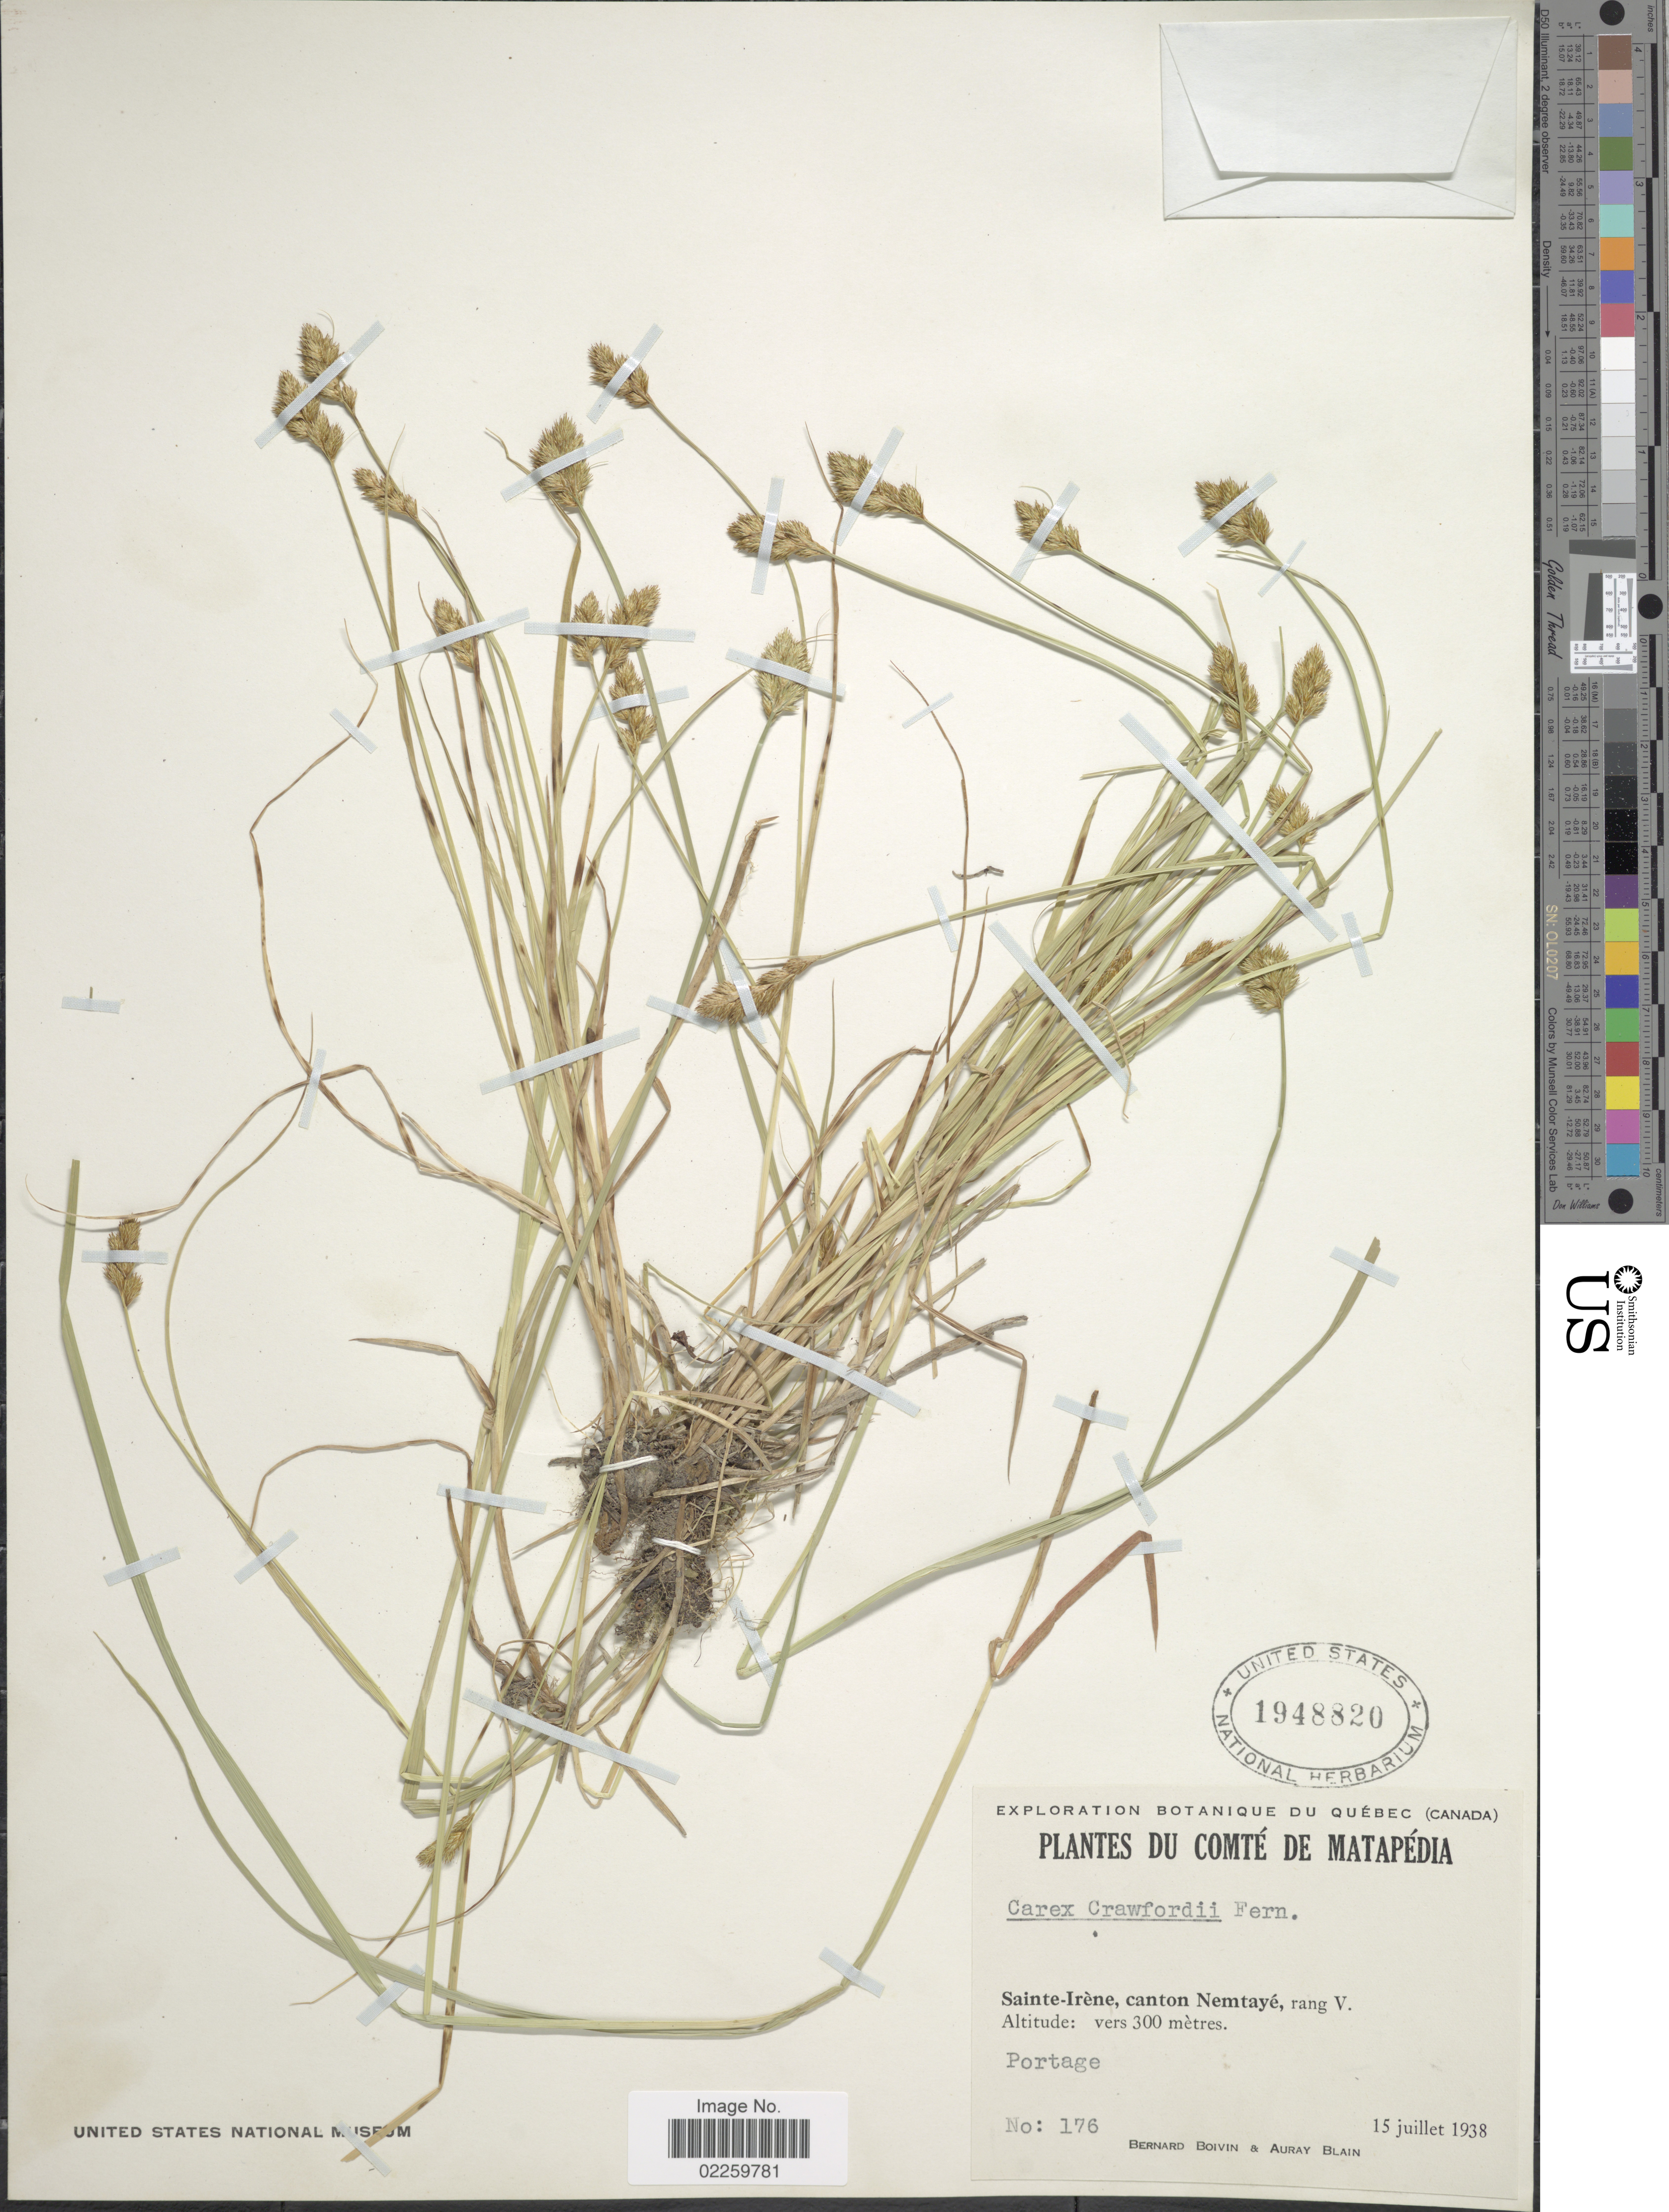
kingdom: Plantae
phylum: Tracheophyta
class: Liliopsida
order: Poales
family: Cyperaceae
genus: Carex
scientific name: Carex crawfordii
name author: Fernald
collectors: J. R. B. Boivin & A. Blain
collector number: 176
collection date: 1938-07-15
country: Canada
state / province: Quebec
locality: Du Comte de Matapedia, Sainte-Irene, canton Nemtaye, rang V., Portage.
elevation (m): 300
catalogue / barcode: US 1948820